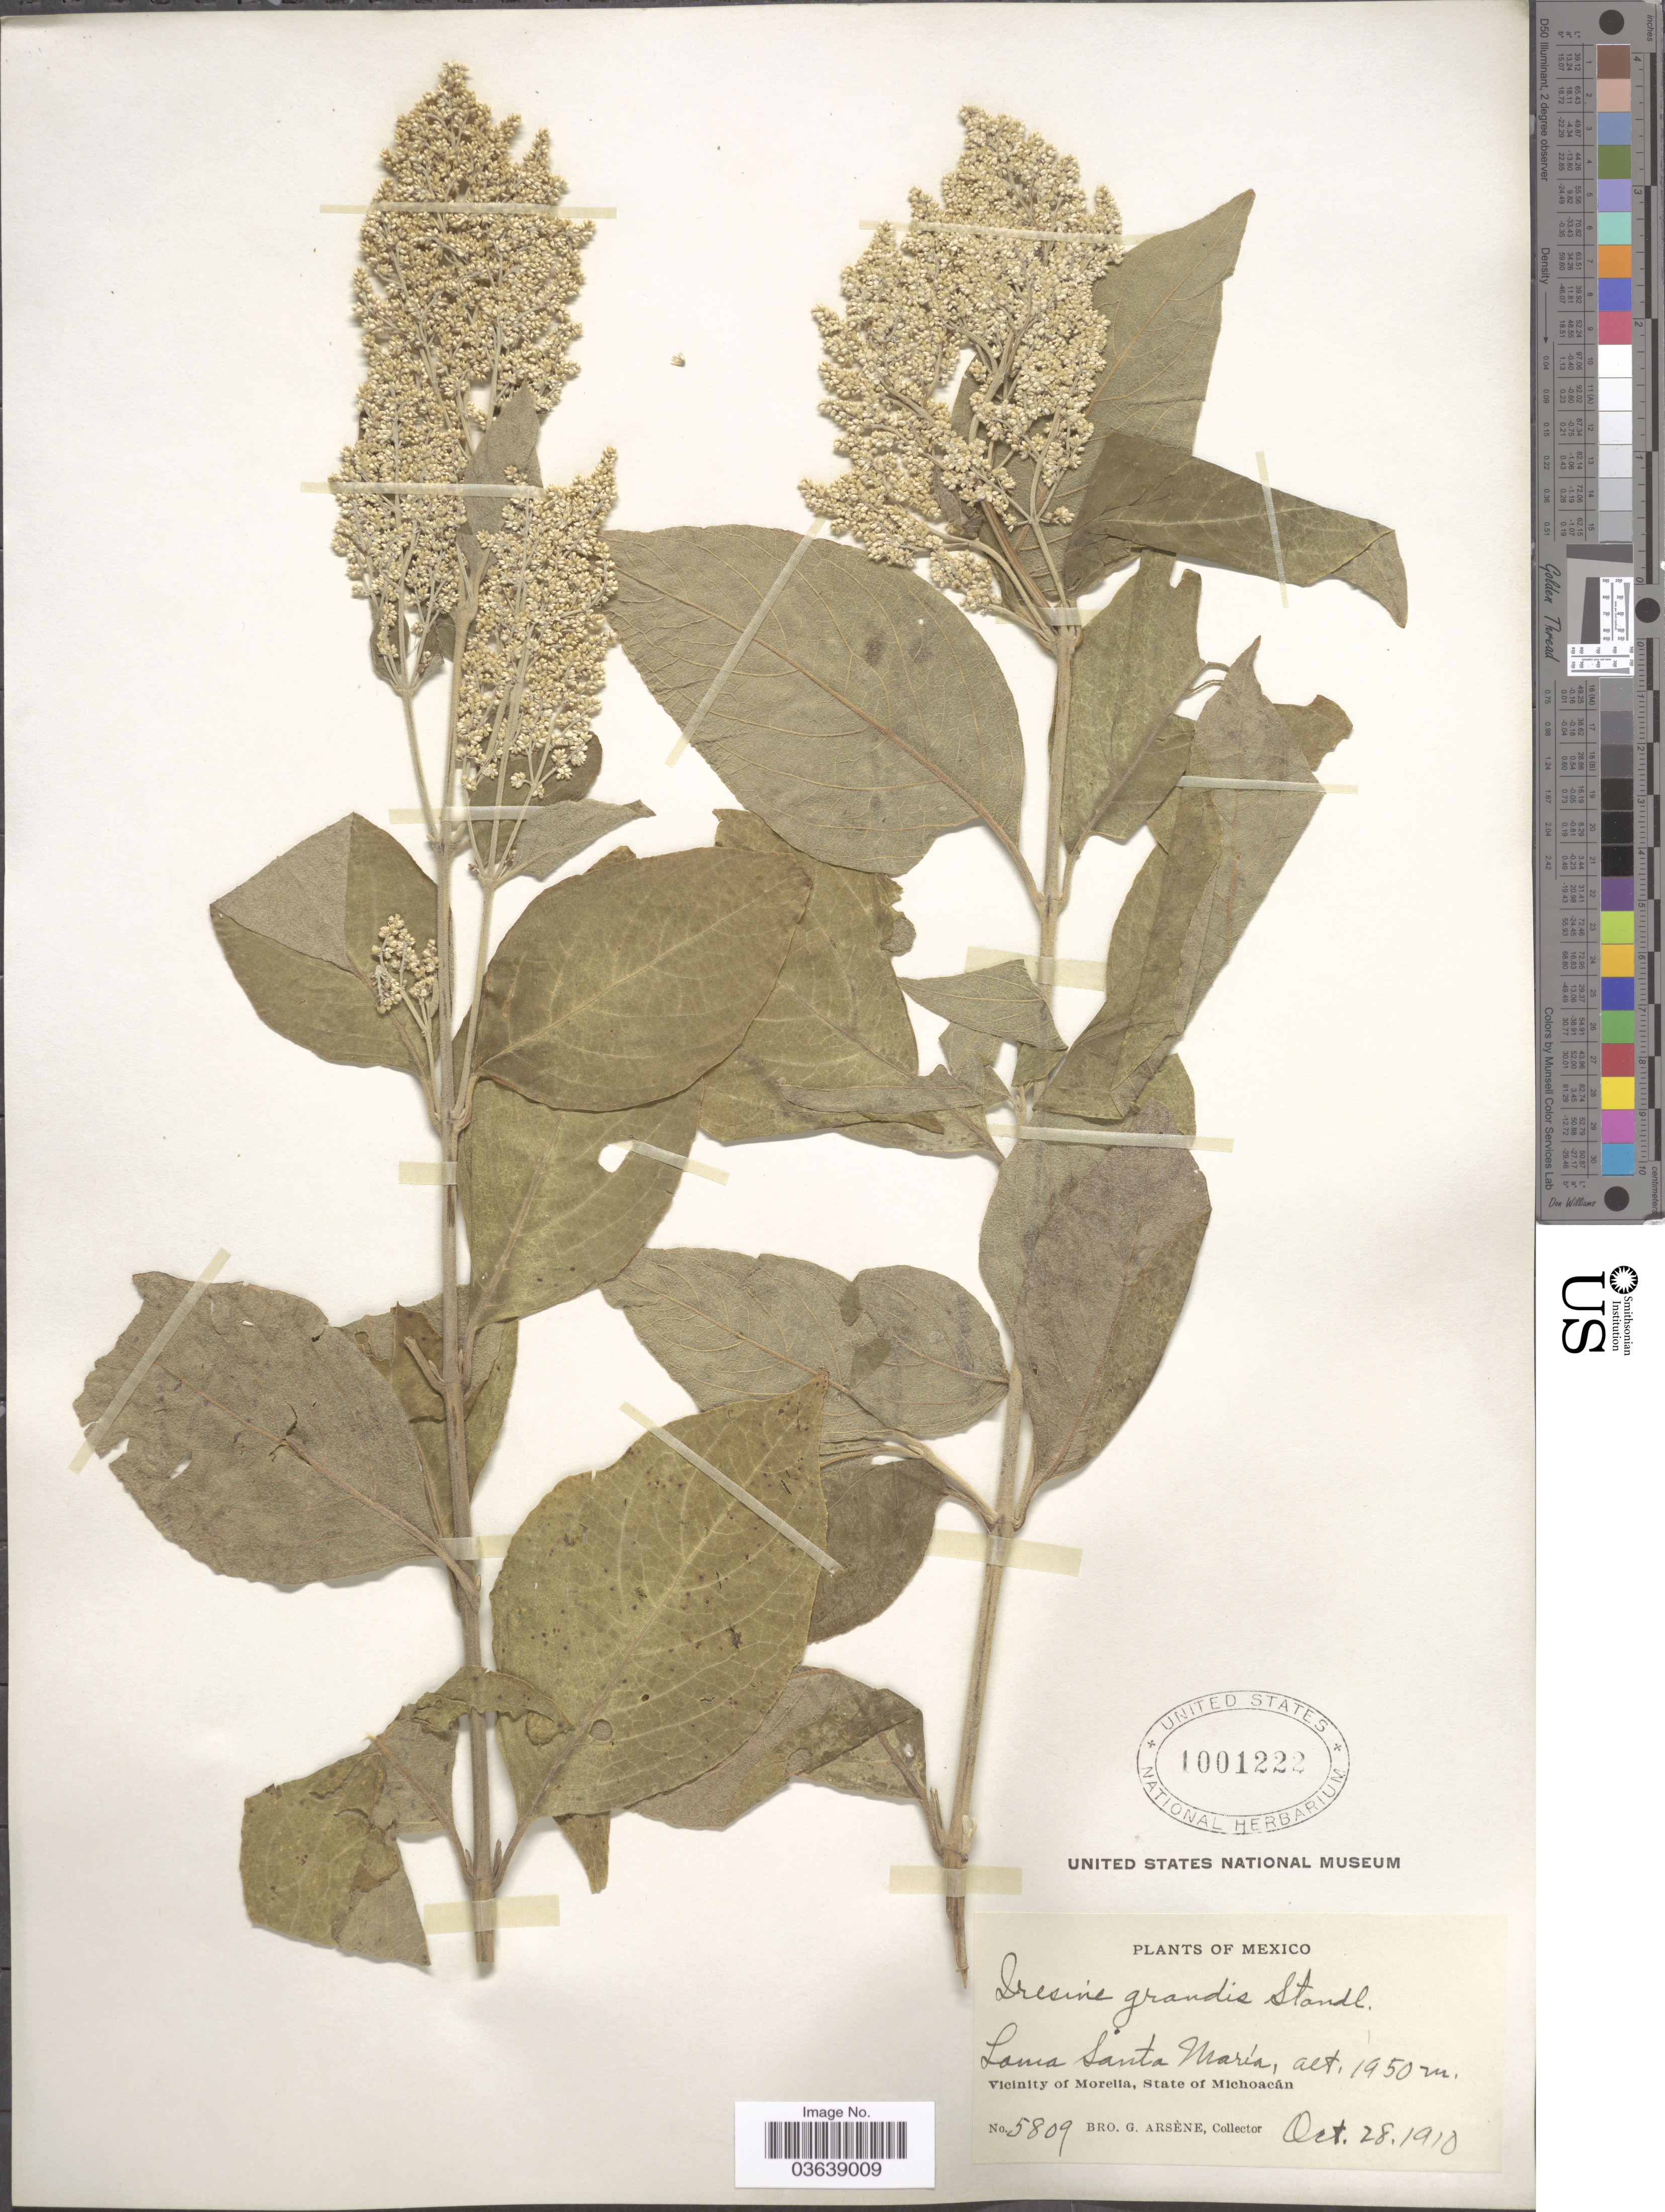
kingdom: Plantae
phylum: Tracheophyta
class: Magnoliopsida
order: Caryophyllales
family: Amaranthaceae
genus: Iresine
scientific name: Iresine grandis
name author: Standl.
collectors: Bro. G. Arsène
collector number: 5809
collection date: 1910-10-28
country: Mexico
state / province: Michoacán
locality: Loma Santa María. Vicinity of Morelia.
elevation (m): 1950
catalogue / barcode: US 1001222